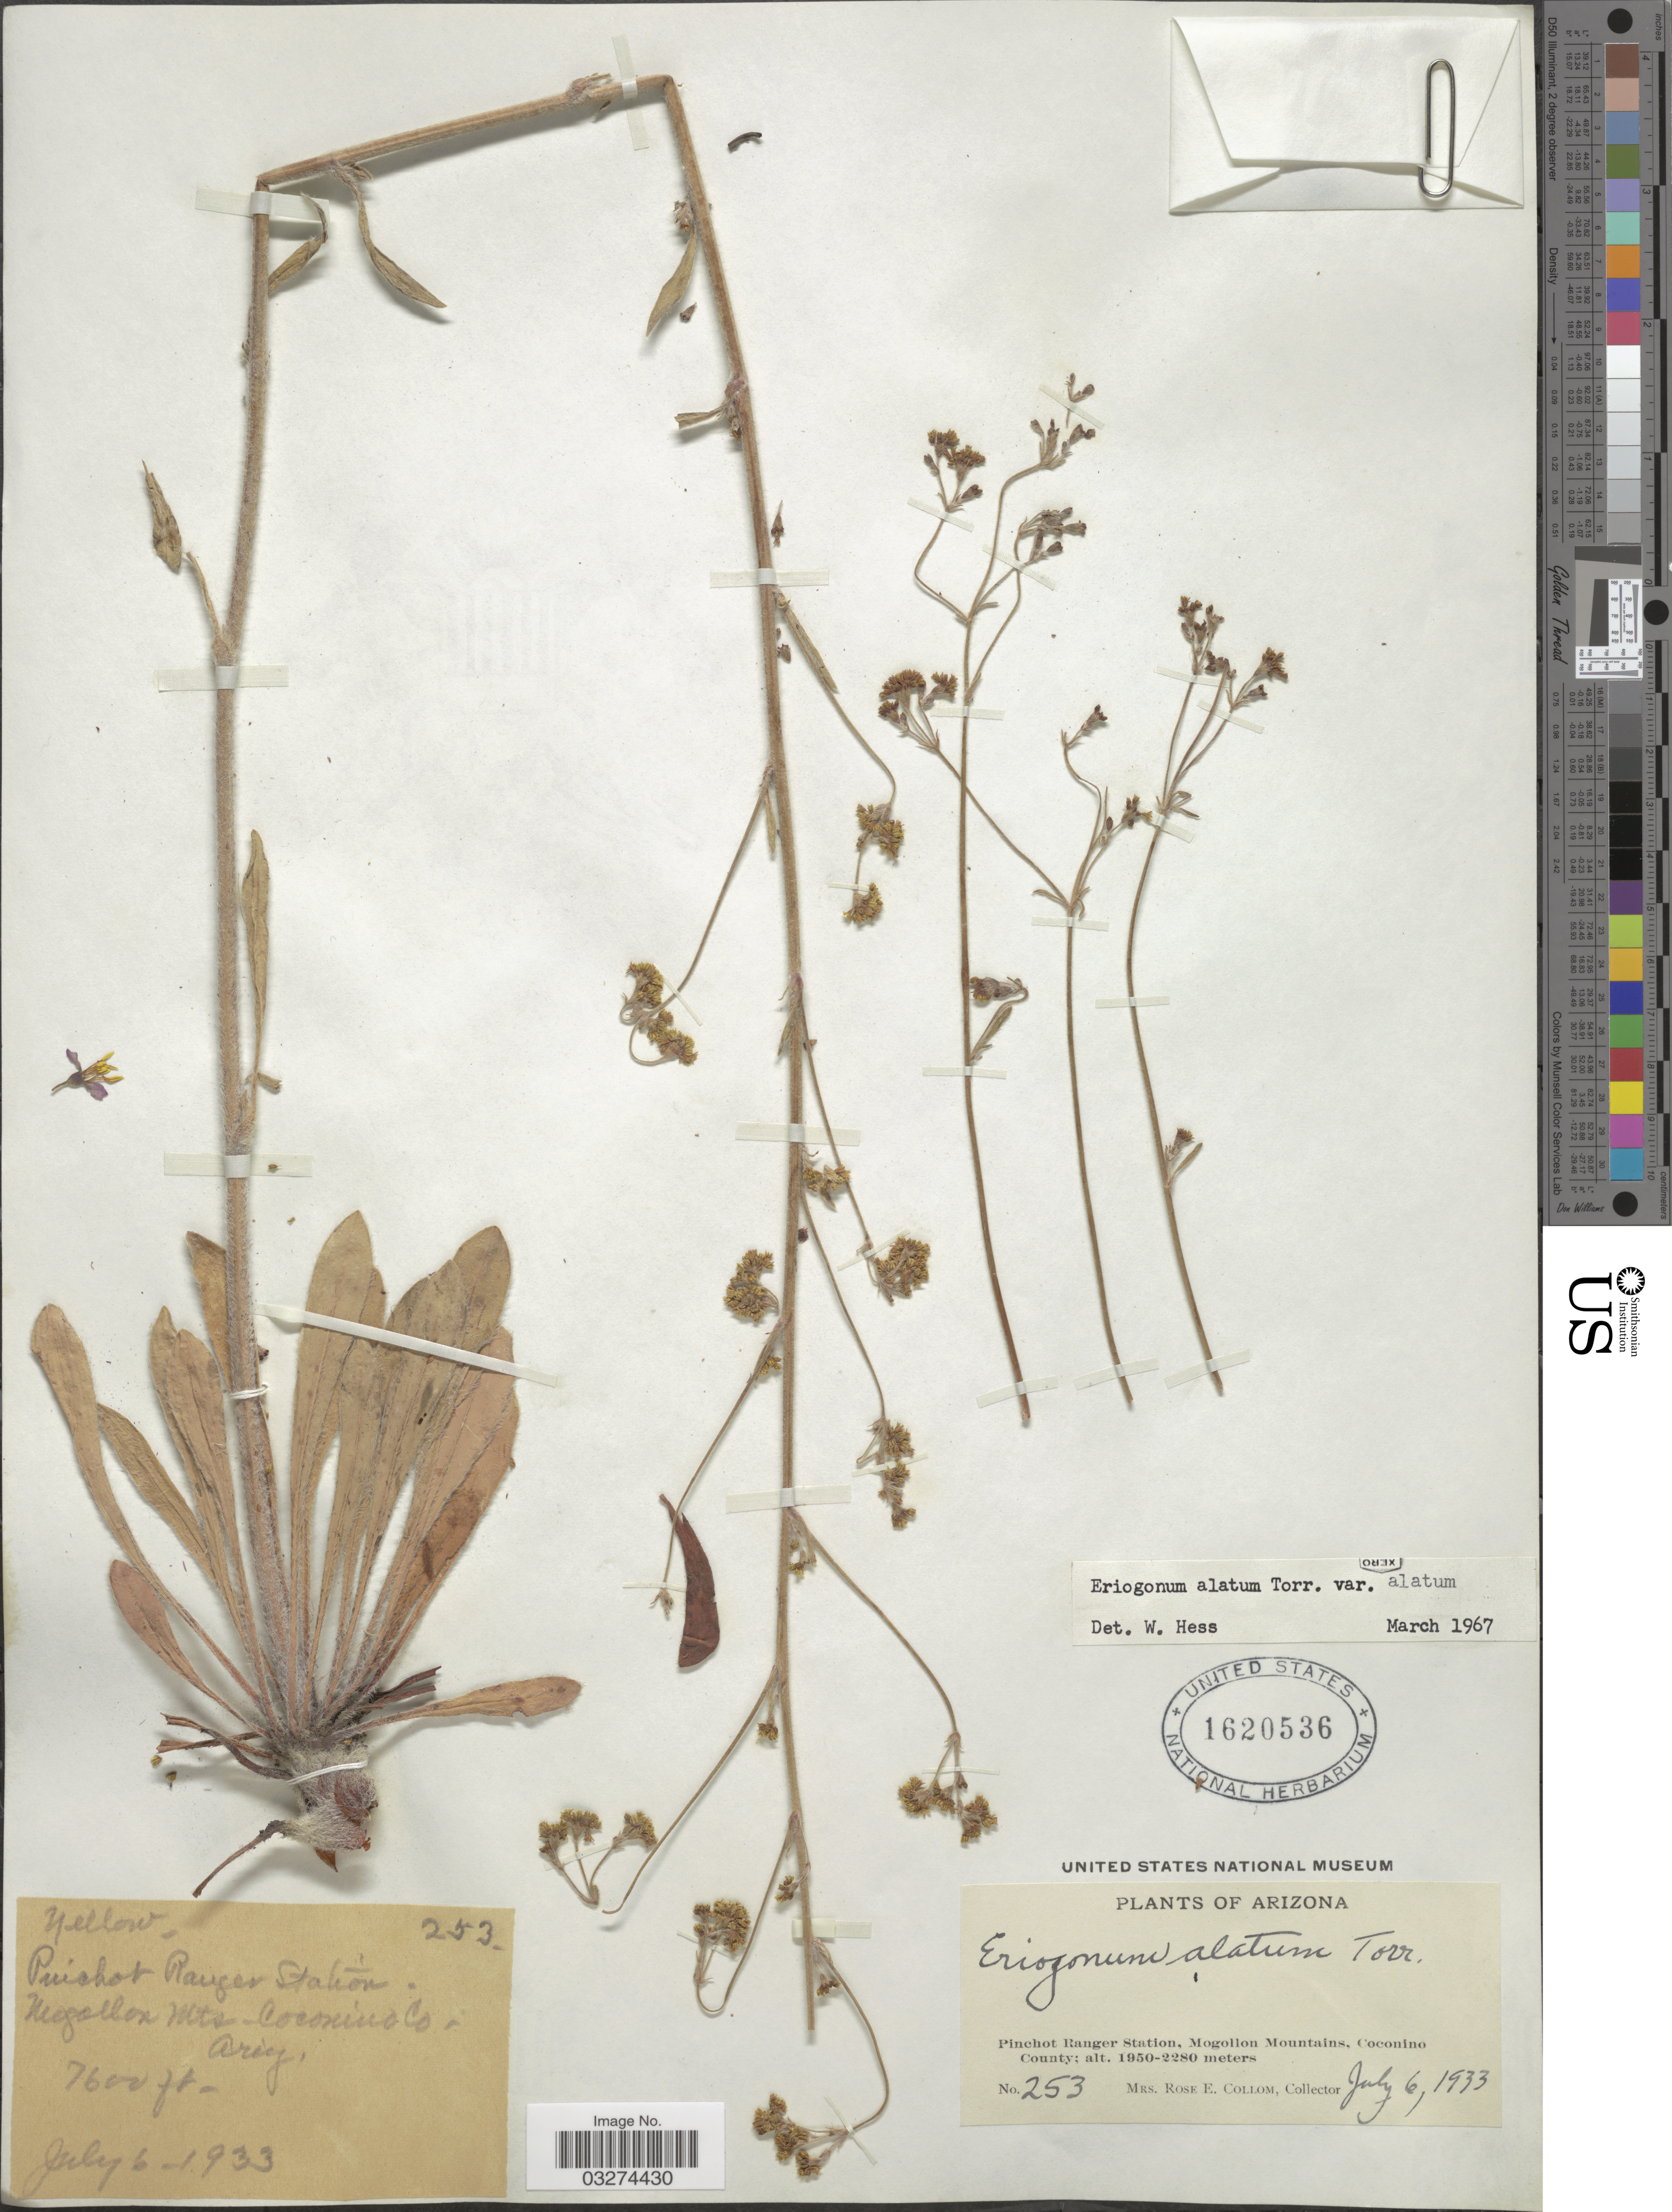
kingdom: Plantae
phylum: Tracheophyta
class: Magnoliopsida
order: Caryophyllales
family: Polygonaceae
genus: Eriogonum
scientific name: Eriogonum alatum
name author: Torr.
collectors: R. E. Collom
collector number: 253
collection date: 1933-07-06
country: United States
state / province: Arizona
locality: Pinchot Ranger Station, Mogollon Mountains, Coconino County.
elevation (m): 1950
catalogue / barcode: US 1620536